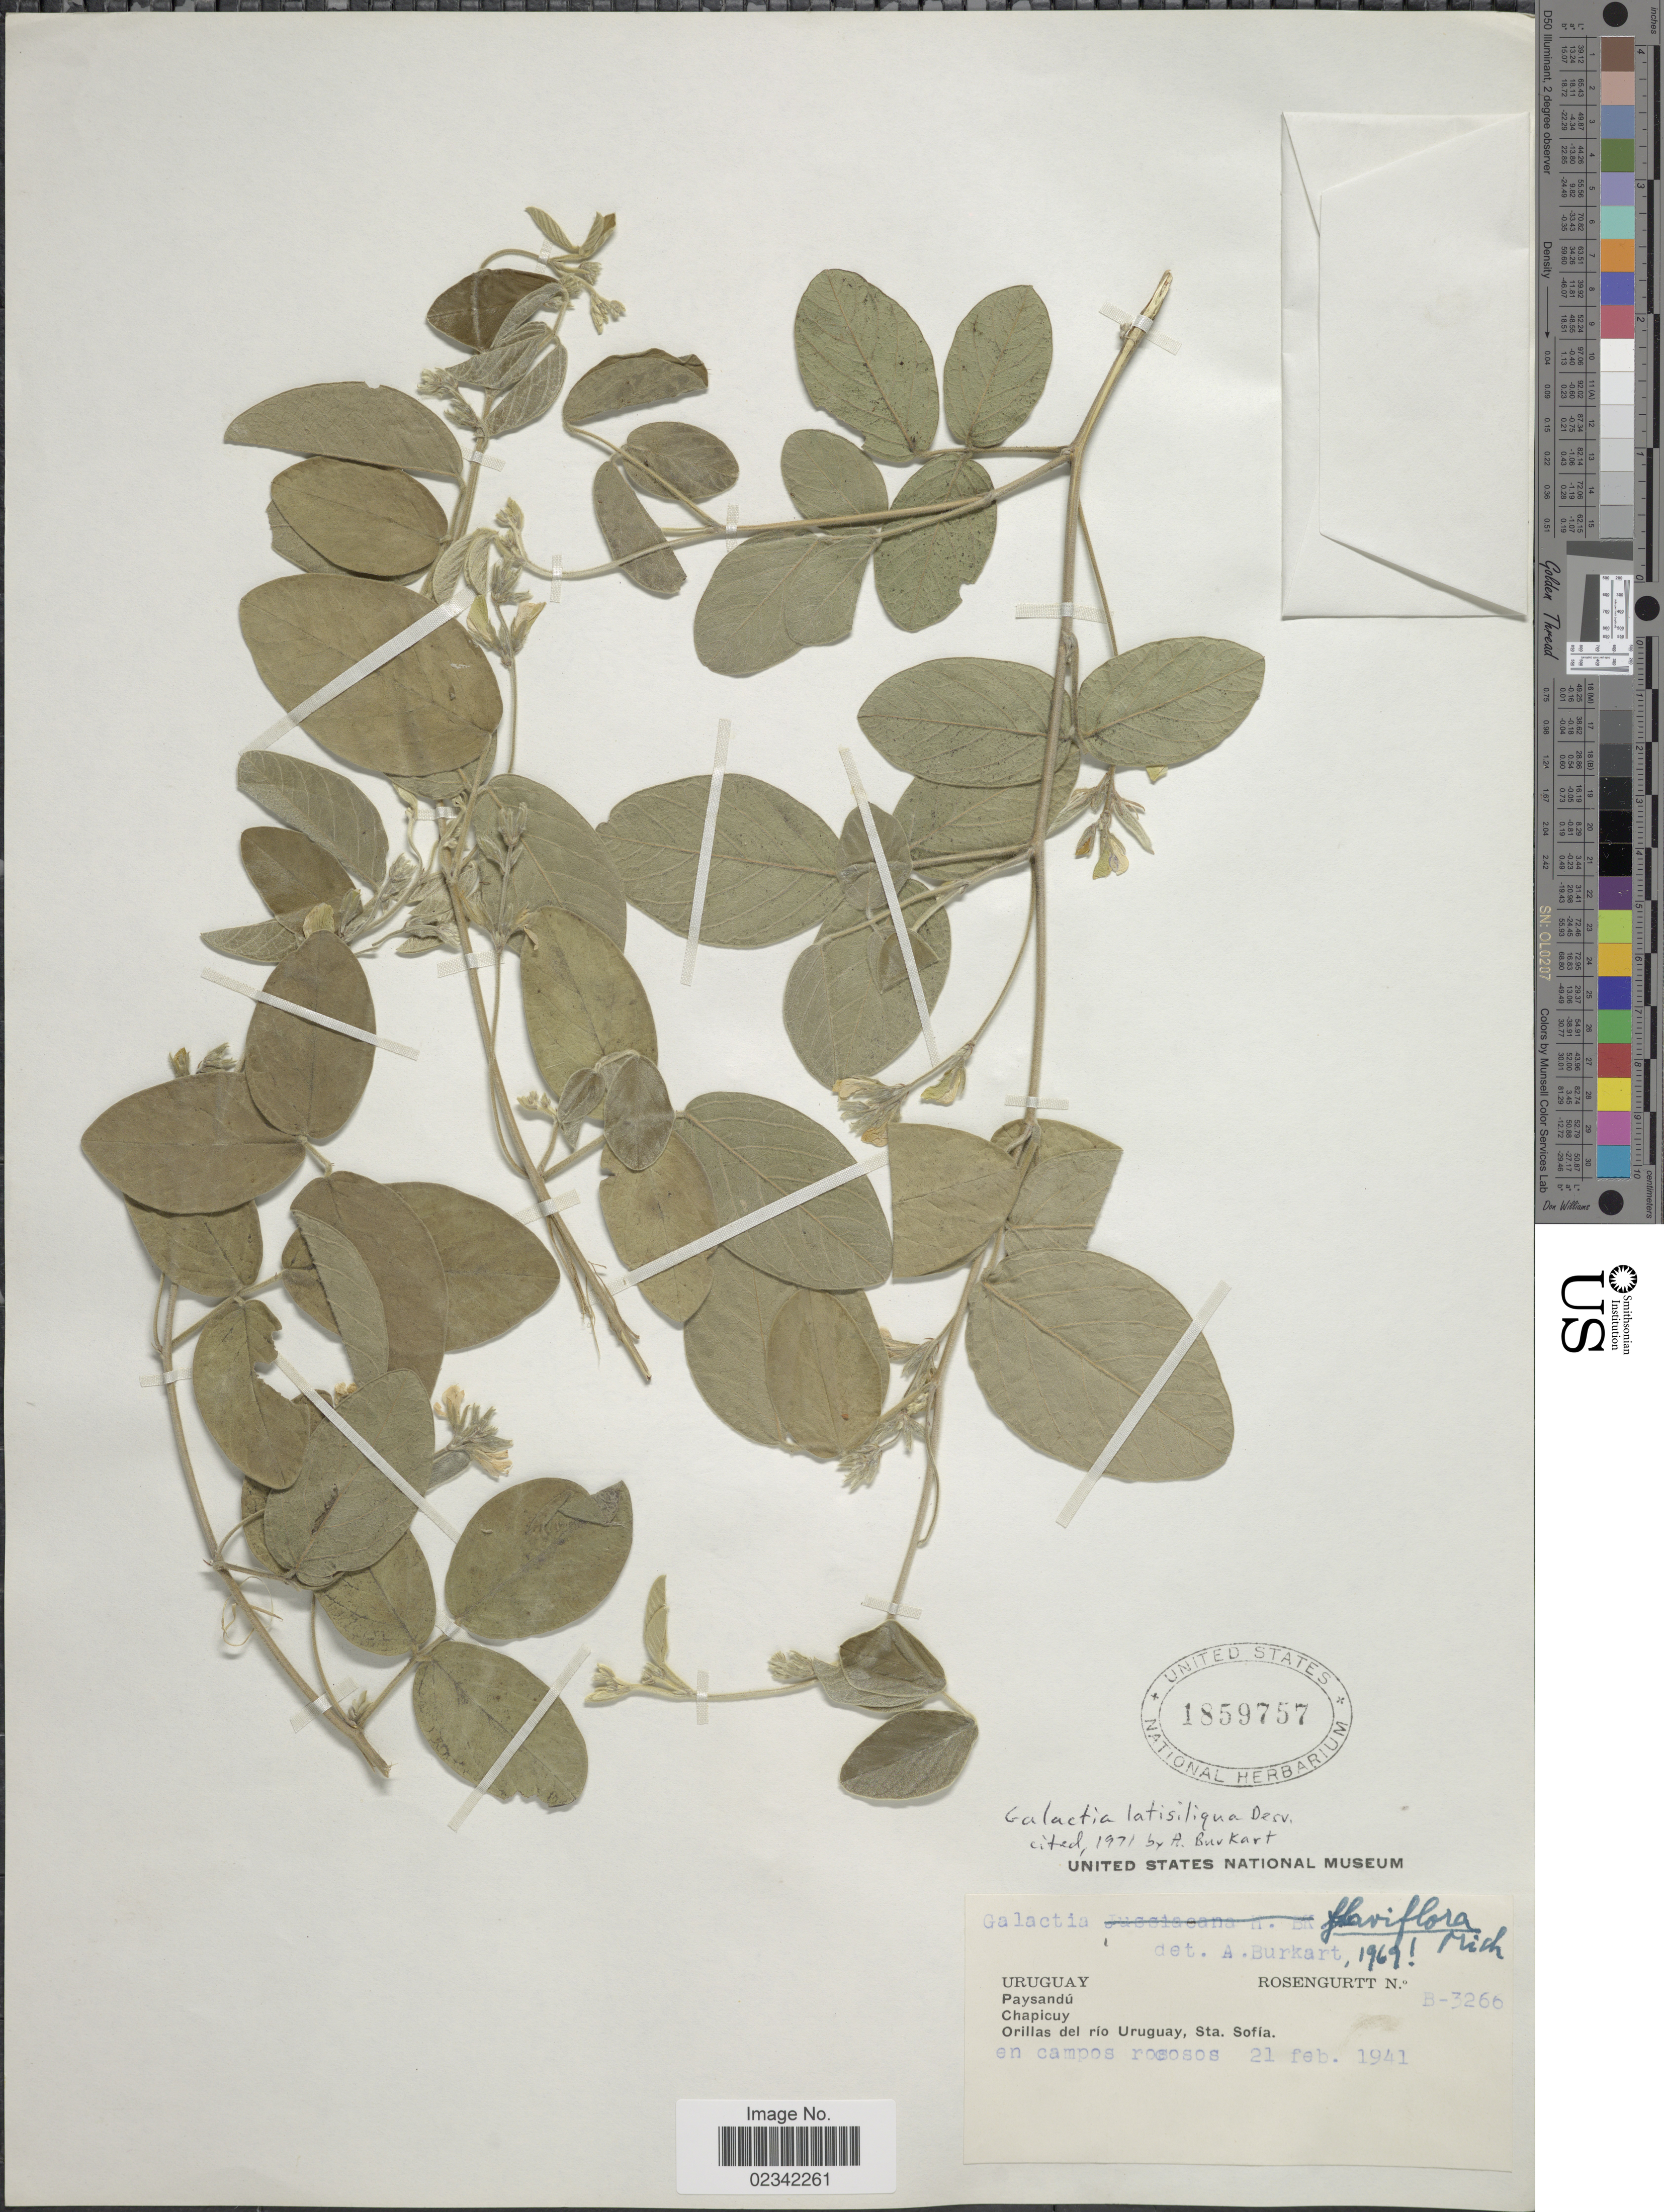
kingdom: Plantae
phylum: Tracheophyta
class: Magnoliopsida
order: Fabales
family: Fabaceae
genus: Galactia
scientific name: Galactia latisiliqua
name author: Desv.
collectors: Rosengurtt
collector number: B-3266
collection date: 1941-02-21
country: Uruguay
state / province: Paysandu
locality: Chapicuy, Orillas del rio Uruguay, Sta. Sofia en campos rocosos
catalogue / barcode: US 1859757